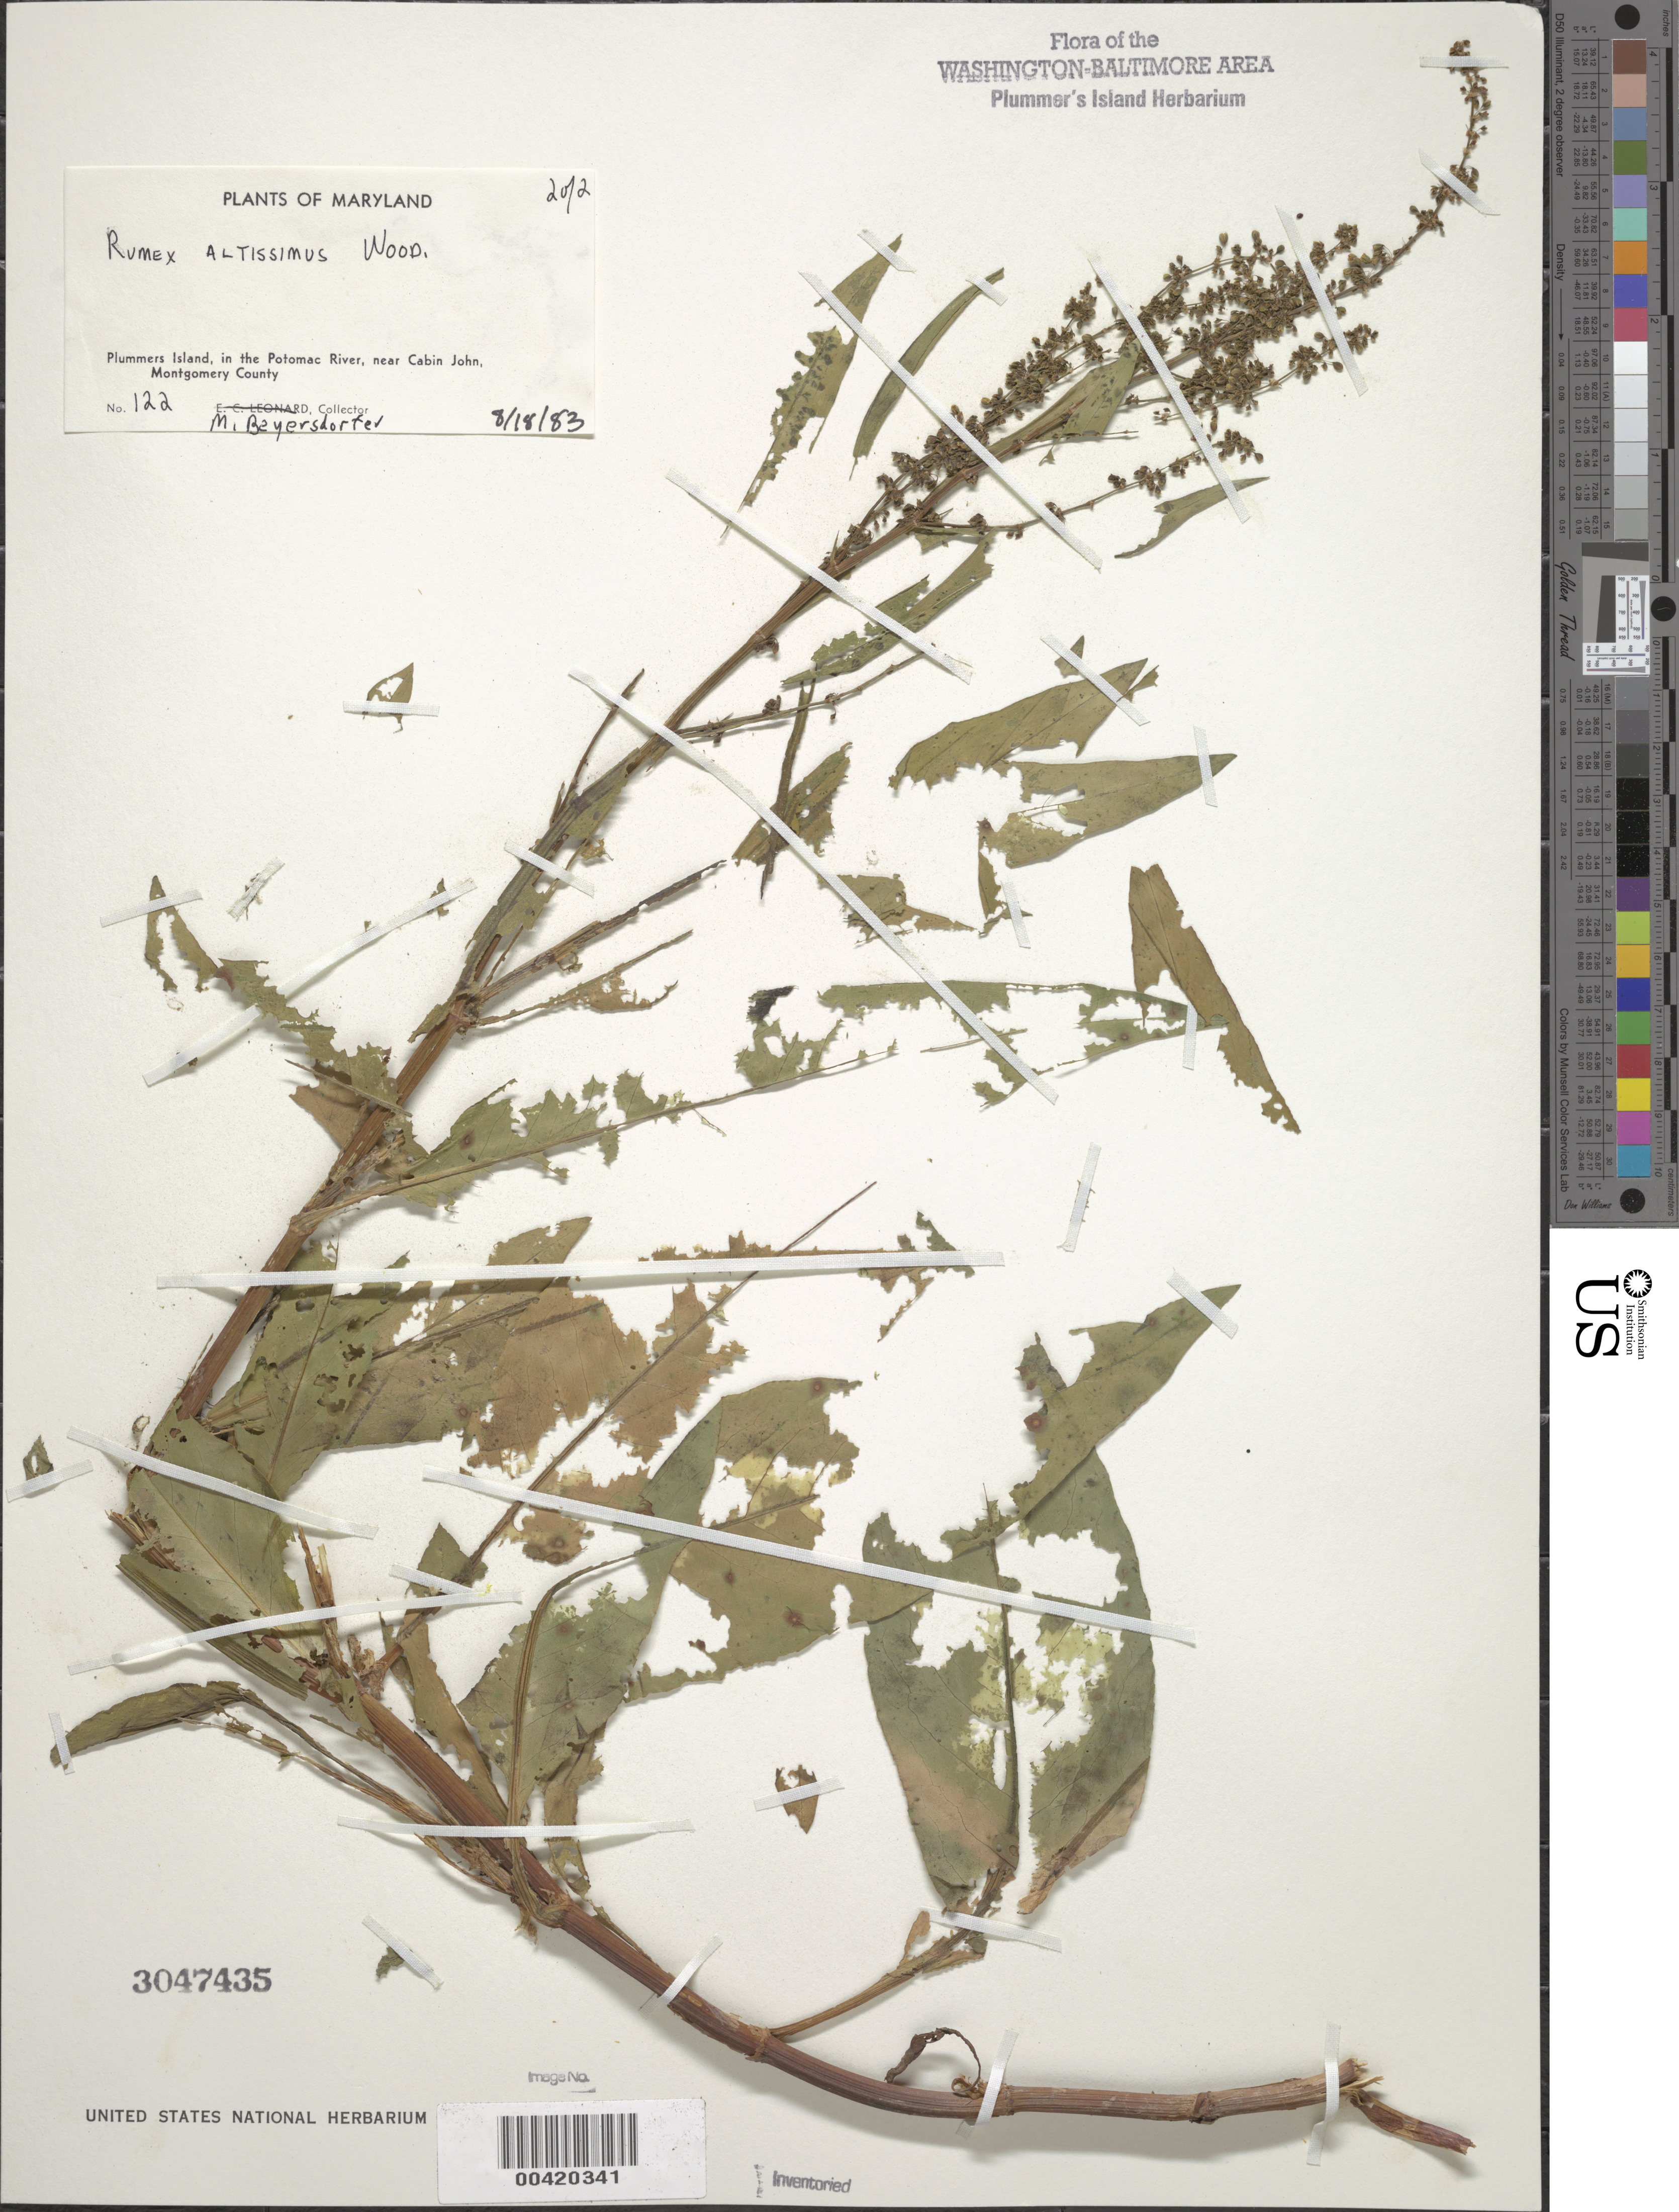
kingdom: Plantae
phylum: Tracheophyta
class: Magnoliopsida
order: Caryophyllales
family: Polygonaceae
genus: Rumex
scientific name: Rumex altissimus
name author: Alph. Wood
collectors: M. Beyersdorfer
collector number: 122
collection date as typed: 18 Aug 1983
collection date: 1983-08-18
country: United States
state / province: Maryland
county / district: Montgomery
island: Plummers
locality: Plummer's Island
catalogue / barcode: US 3047435